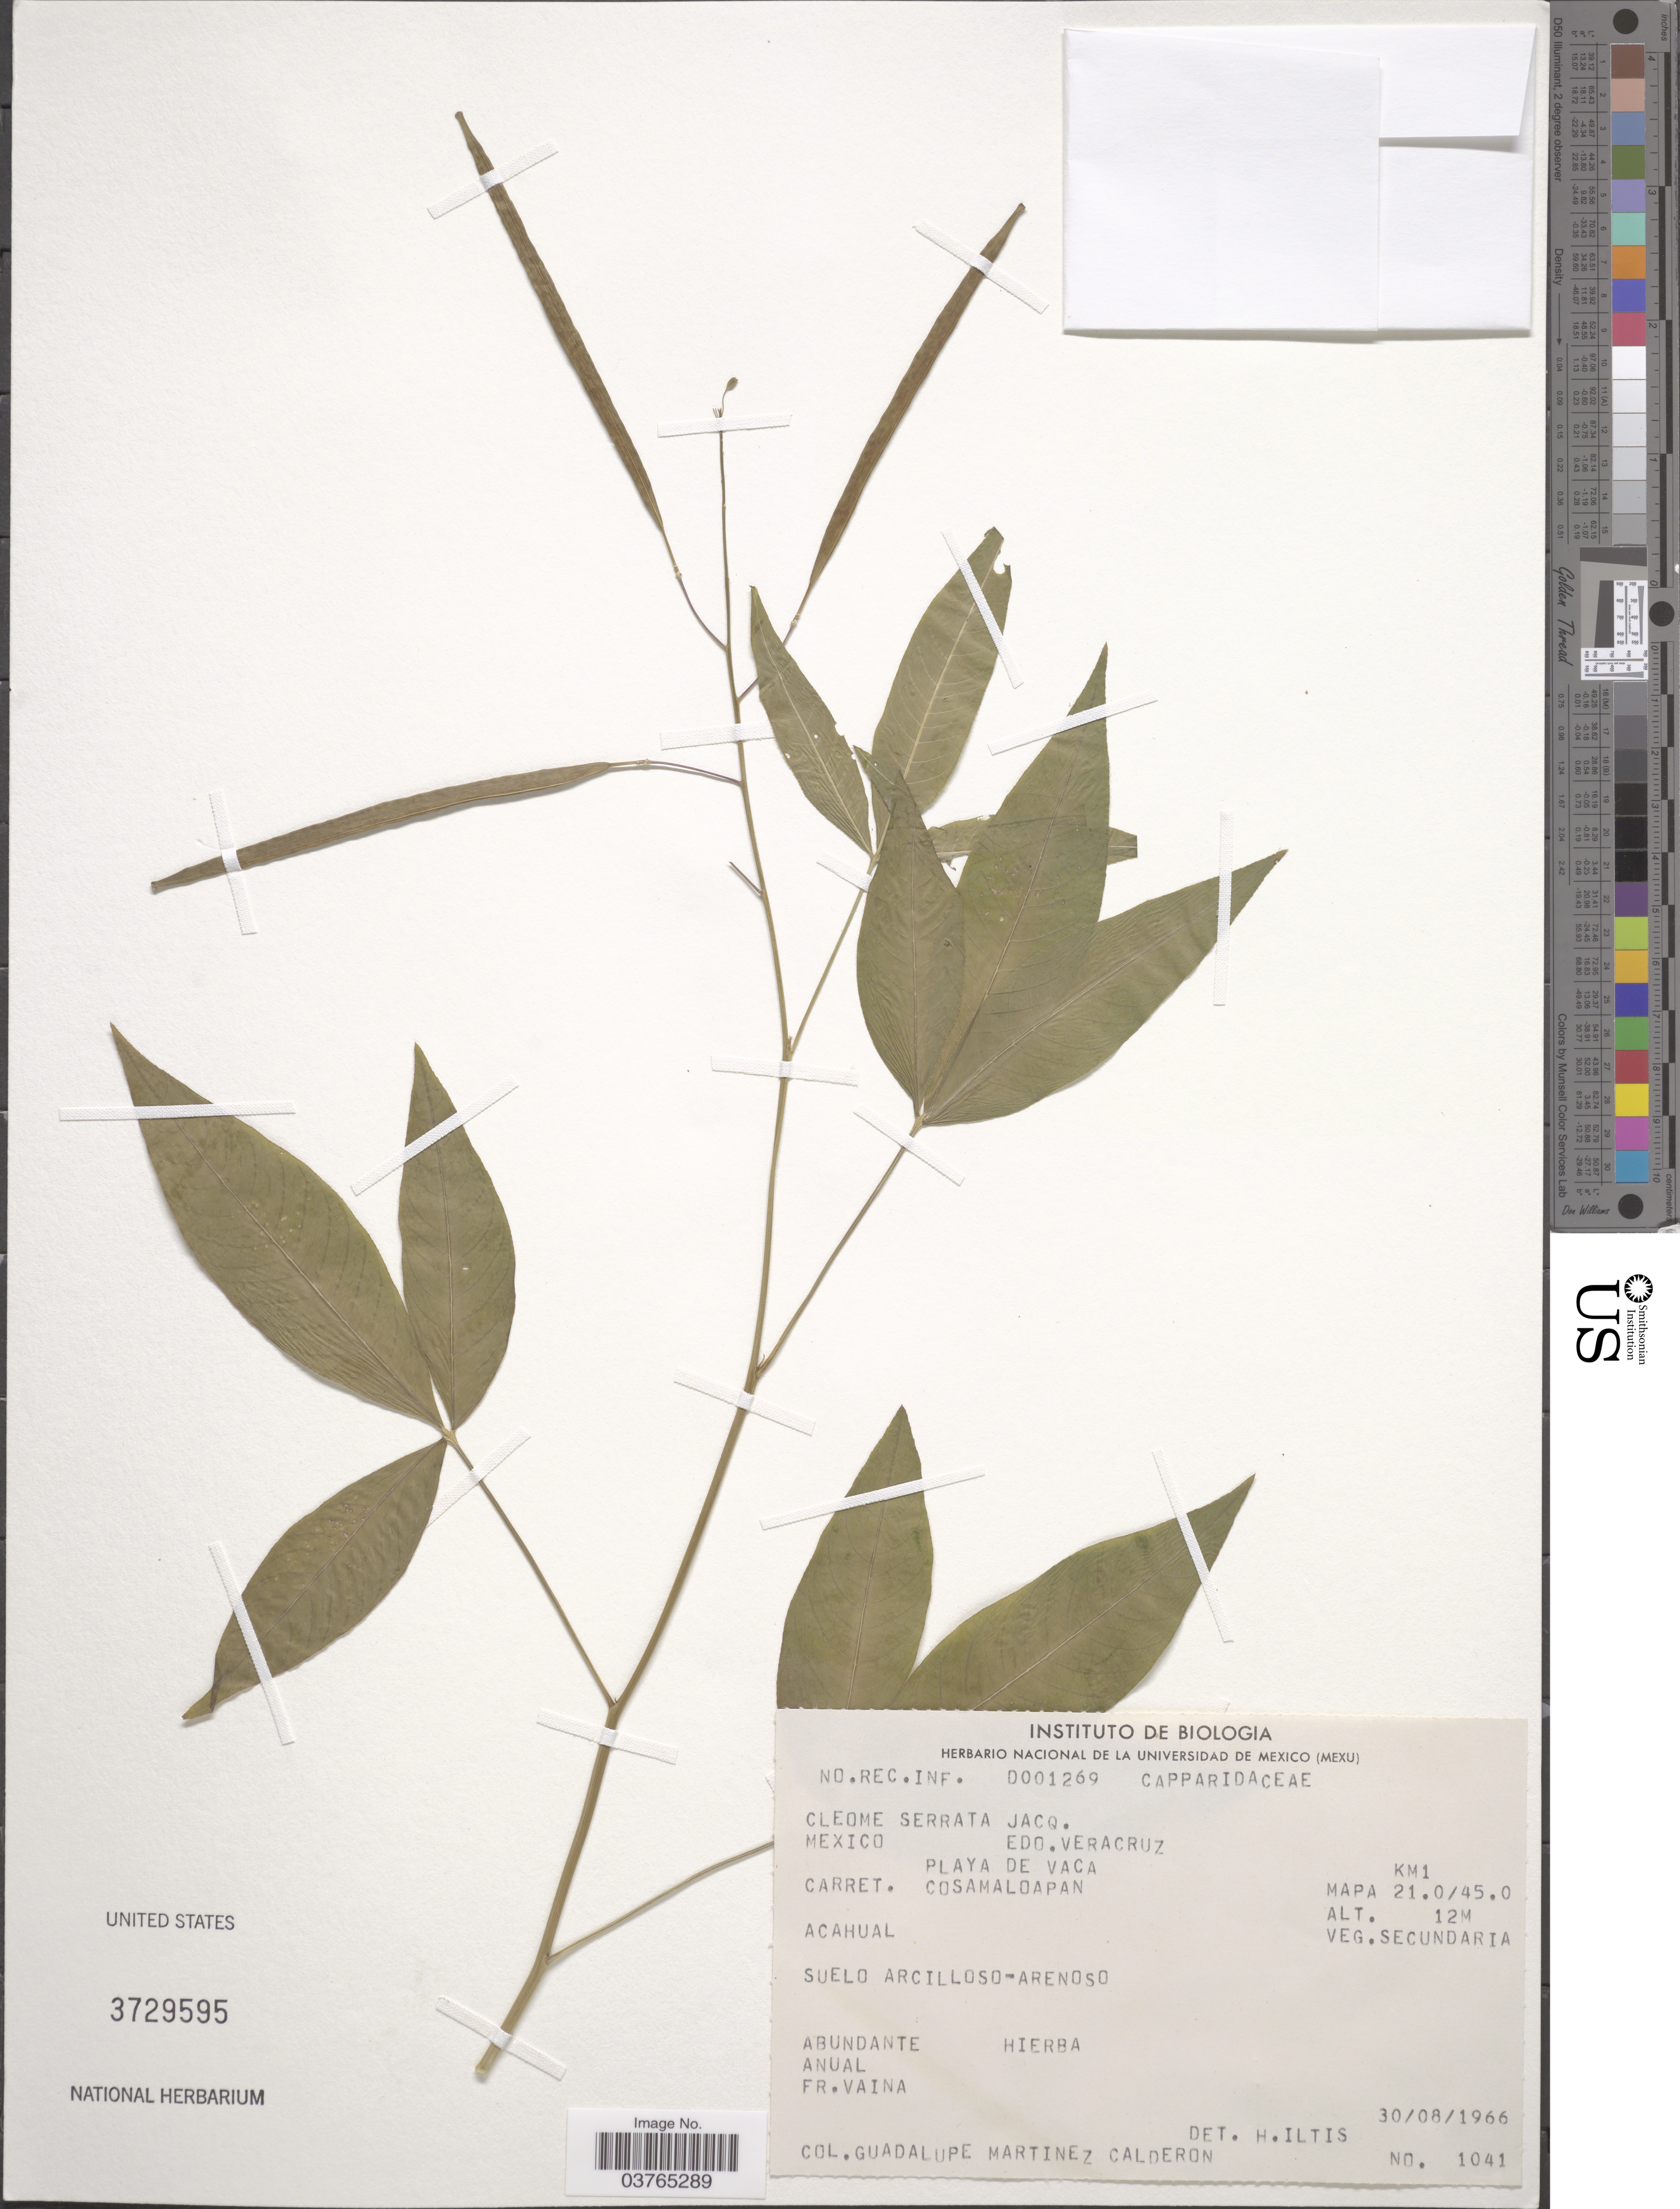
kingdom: Plantae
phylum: Tracheophyta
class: Magnoliopsida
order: Brassicales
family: Cleomaceae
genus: Cleoserrata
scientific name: Cleoserrata serrata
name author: (Jacq.) Iltis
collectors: G. Martinez-C.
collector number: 1041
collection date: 1966-08-30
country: Mexico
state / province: Veracruz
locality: Edo. Veracruz. Playa de Vaca, Km1. Carret. Cosmaloapan. Mapa 12.0/45.0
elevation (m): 12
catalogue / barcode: US 3729595